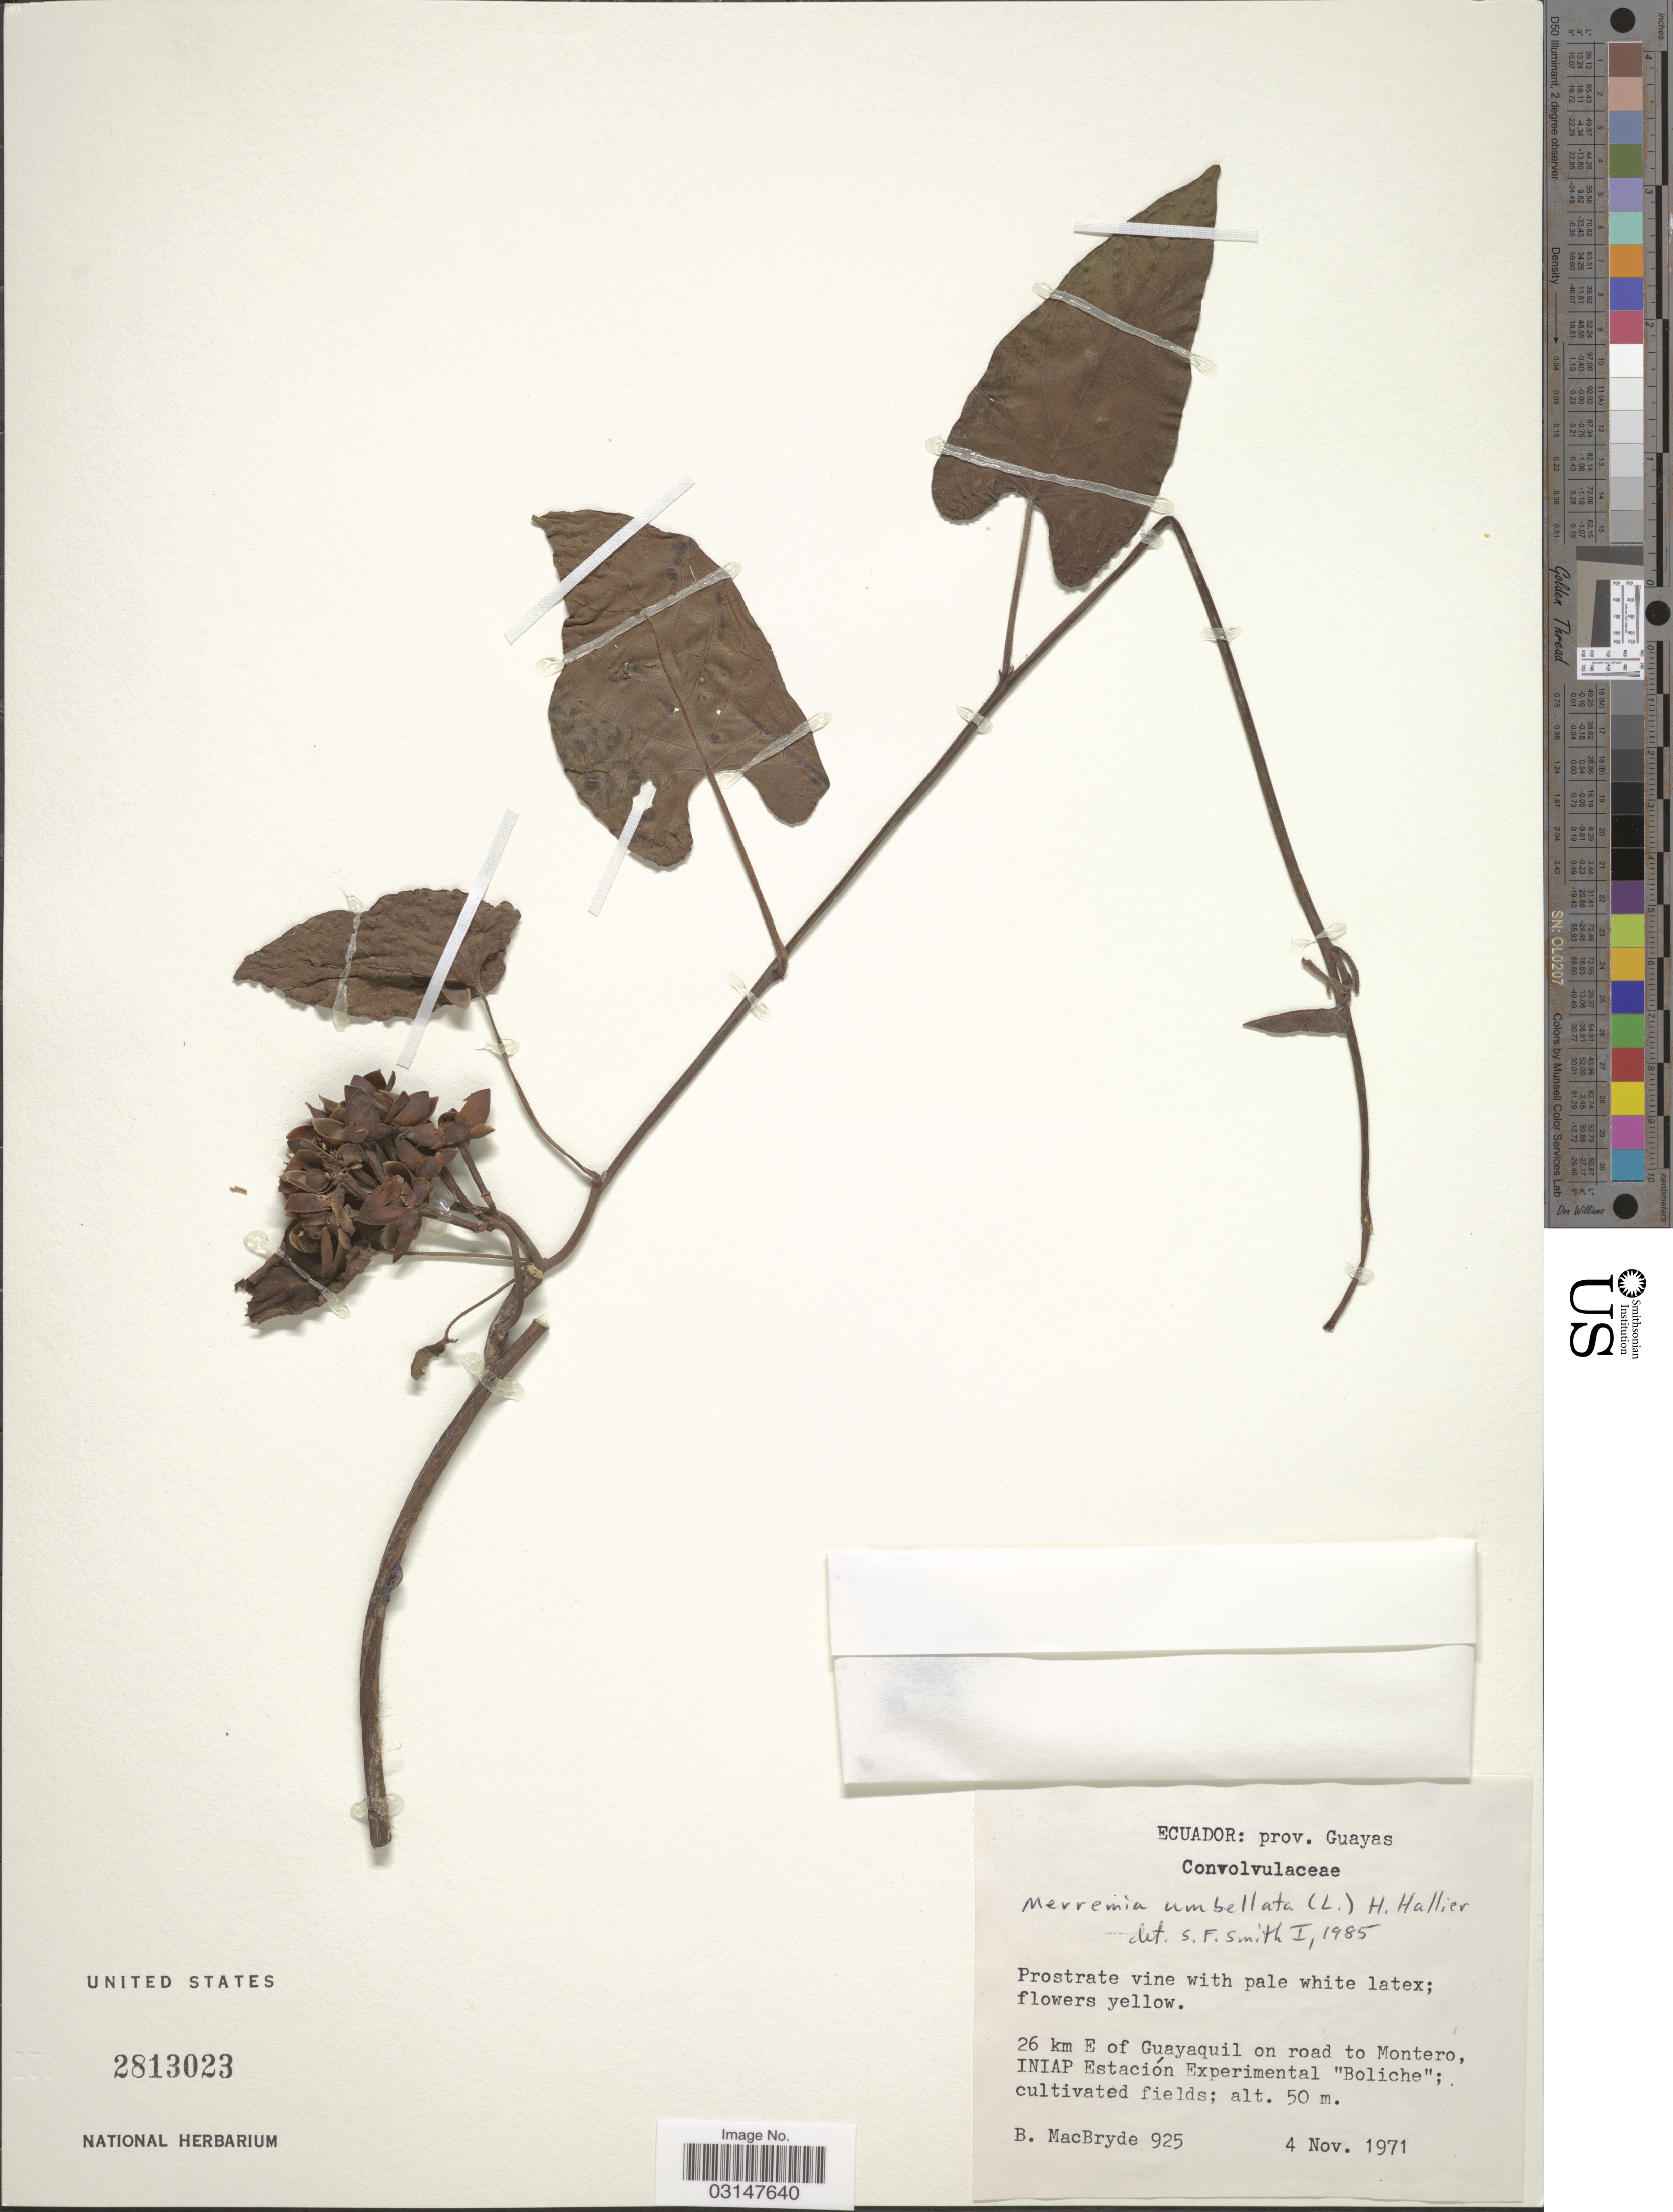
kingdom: Plantae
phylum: Tracheophyta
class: Magnoliopsida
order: Solanales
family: Convolvulaceae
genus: Camonea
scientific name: Camonea umbellata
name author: (L.) A. R. Simões & Staples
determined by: Strong, Mark T., (BOT), Smithsonian Institution - National Museum of Natural History (UNITED STATES)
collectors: B. MacBryde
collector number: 925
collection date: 1971-11-04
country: Ecuador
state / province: Guayas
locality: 26 km E of Guayaquil on road to Montero, INIAP Estación Experimental "Boliche".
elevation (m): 50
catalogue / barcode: US 2813023